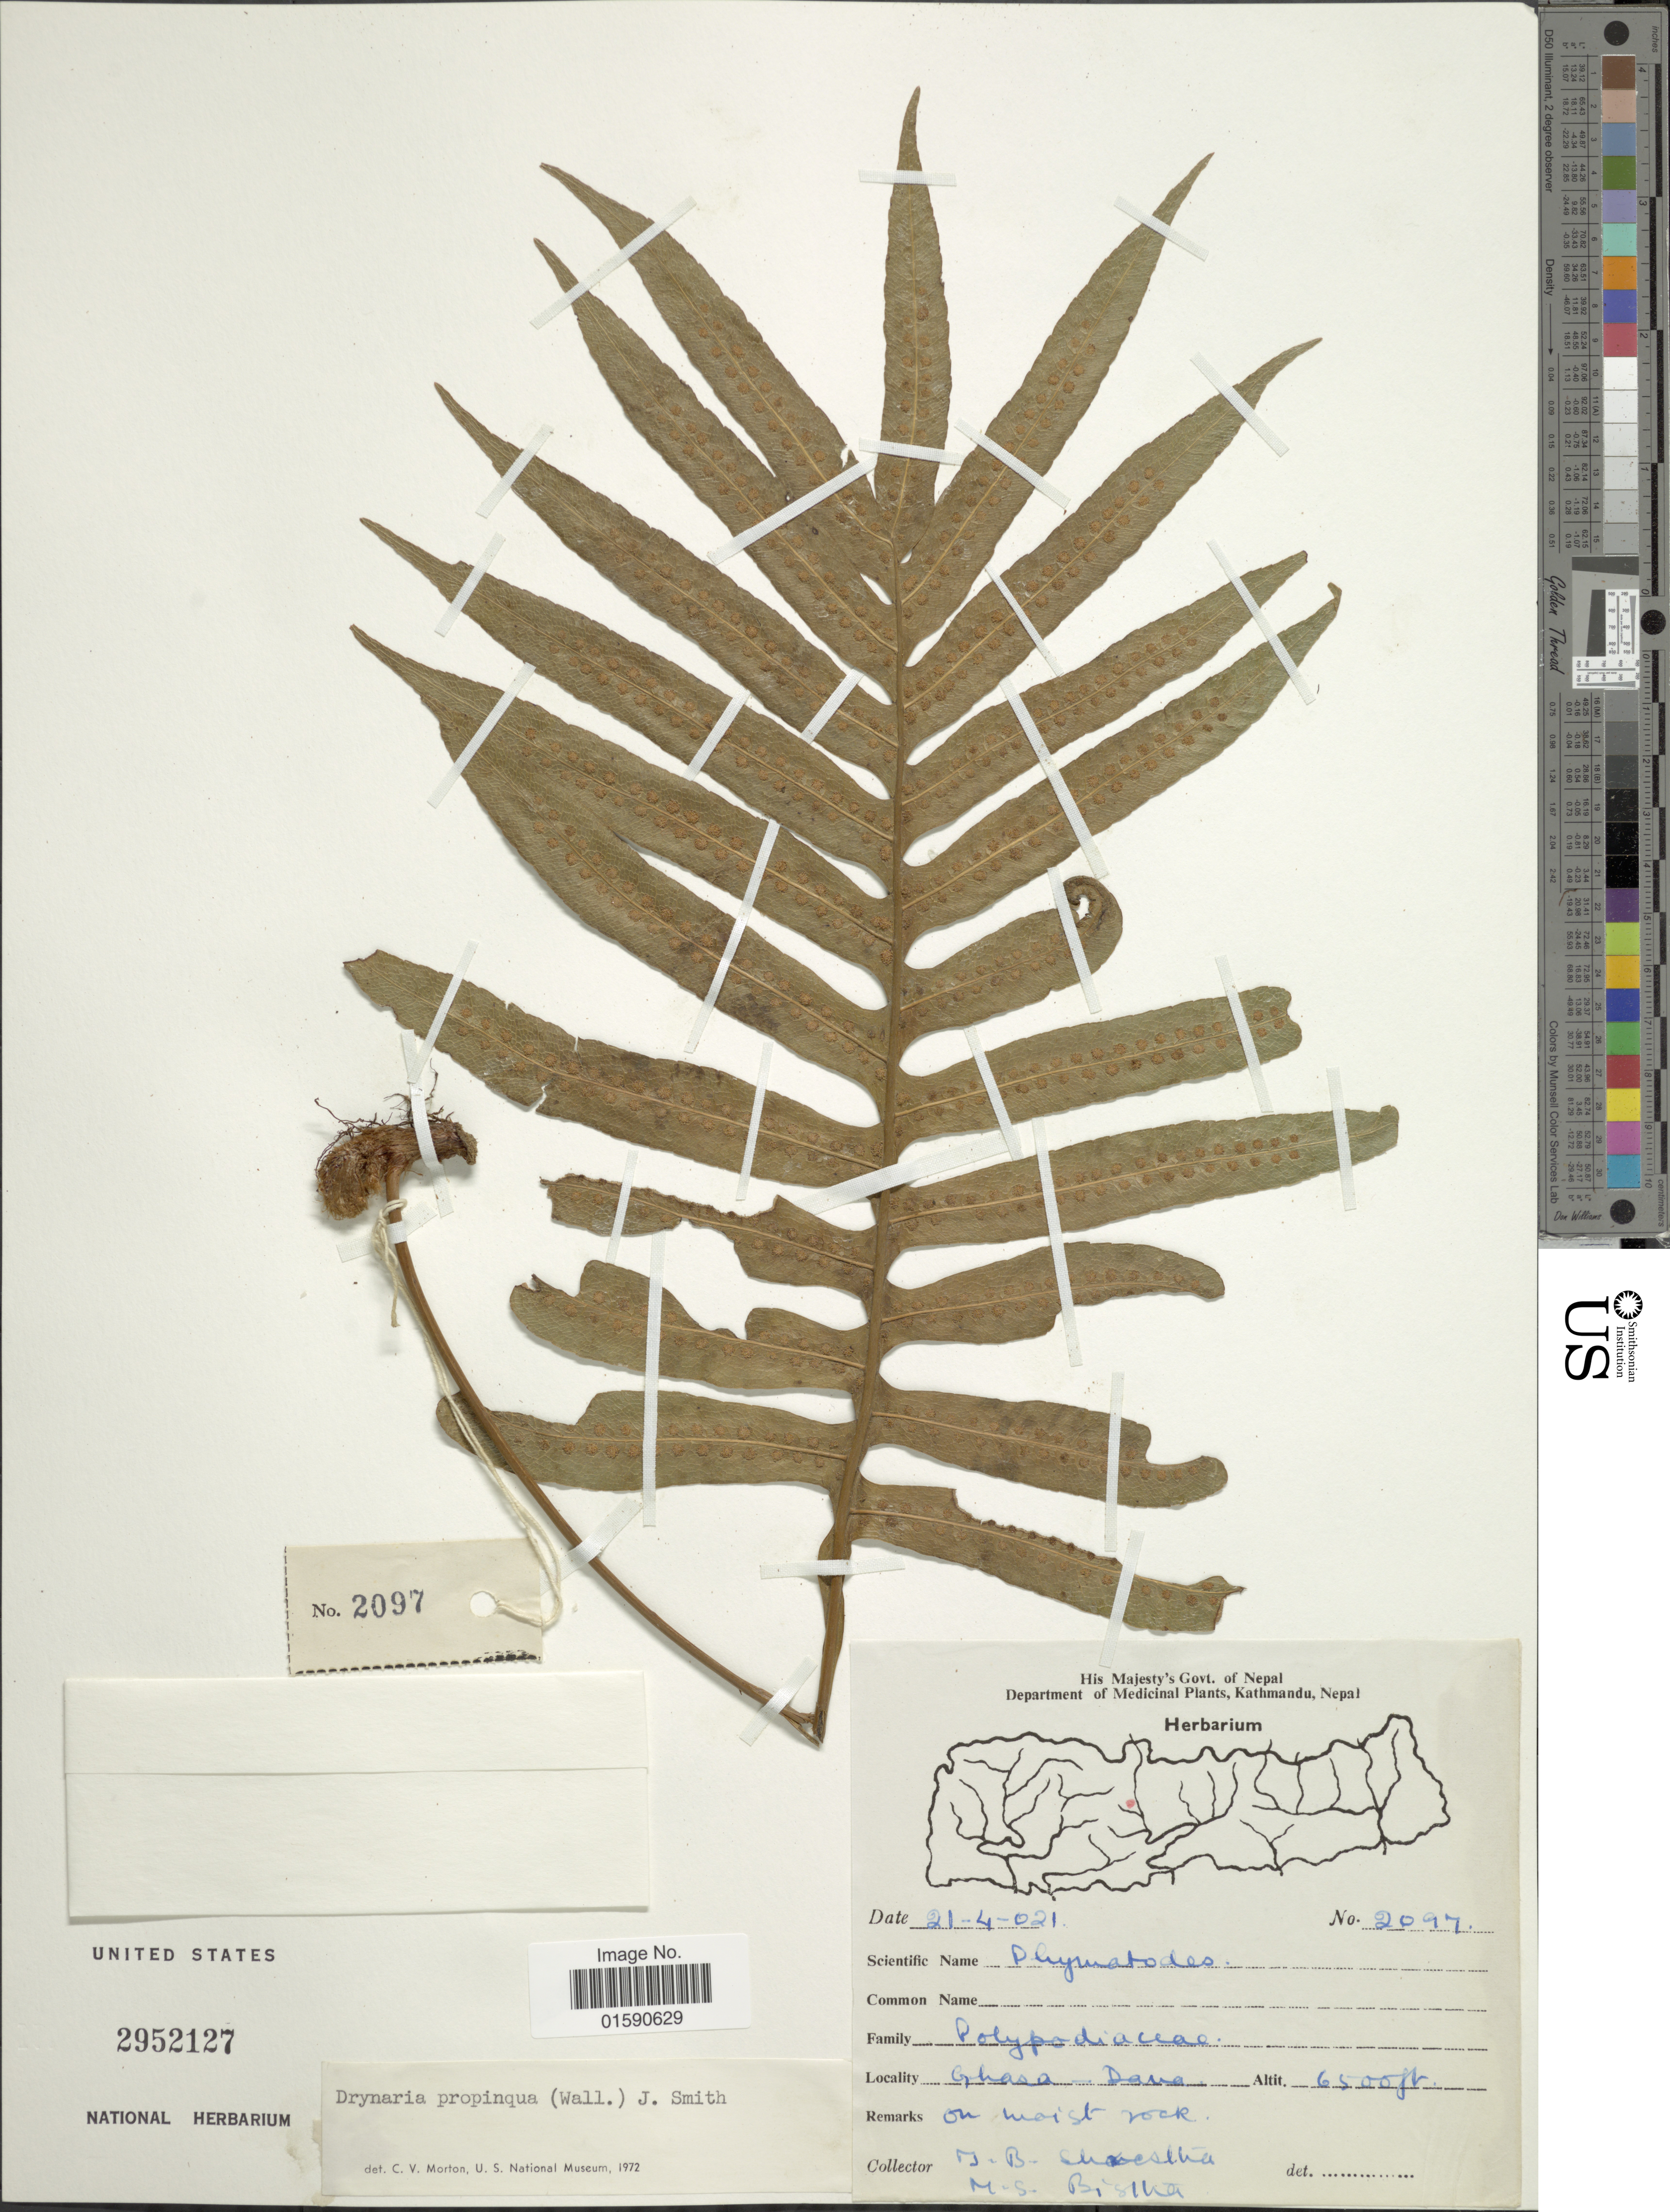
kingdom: Plantae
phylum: Tracheophyta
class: Polypodiopsida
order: Polypodiales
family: Polypodiaceae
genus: Drynaria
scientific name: Drynaria propinqua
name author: (Wall. ex Mett.) J. Sm.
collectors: T. B. Shrestha & M. Bistha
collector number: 2097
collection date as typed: Transcribed d/m/y: 21/4/21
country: Nepal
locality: Ghasa-Dana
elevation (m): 1981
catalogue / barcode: US 2952127